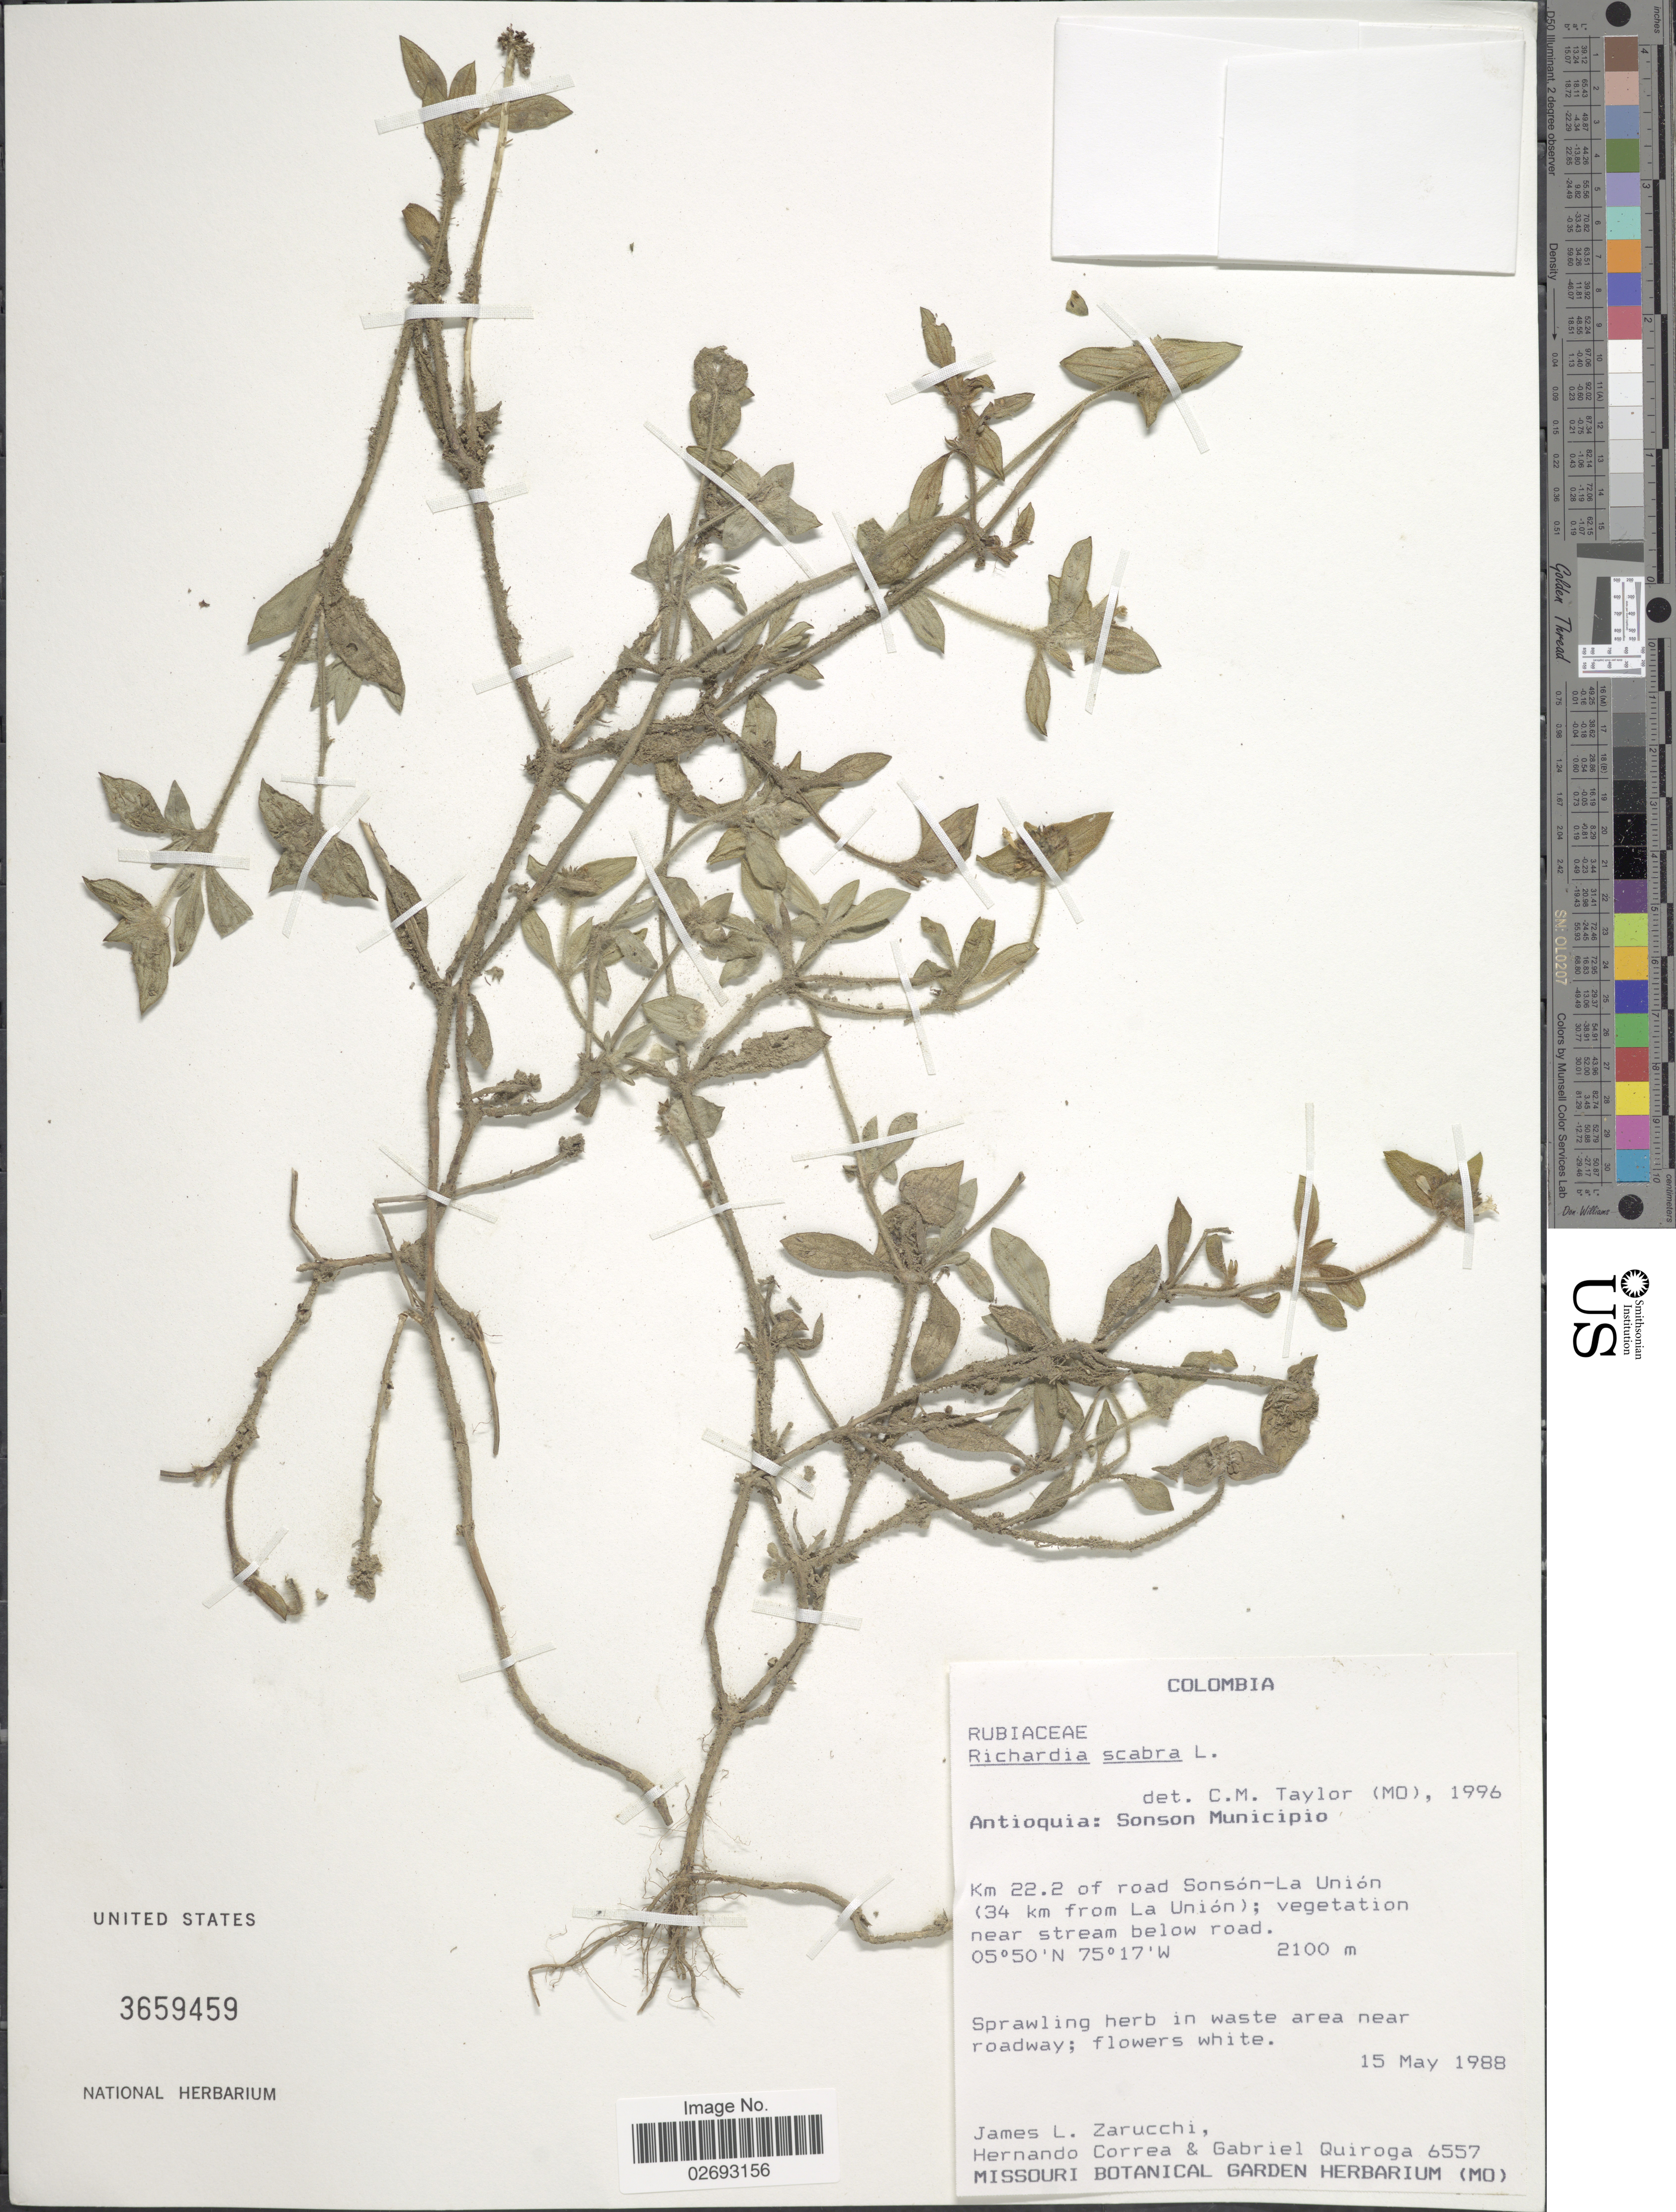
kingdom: Plantae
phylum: Tracheophyta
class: Magnoliopsida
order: Gentianales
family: Rubiaceae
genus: Richardia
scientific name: Richardia scabra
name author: L.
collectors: J. L. Zarucchi, H. Correa & G. Quiroga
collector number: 6557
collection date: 1988-05-15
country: Colombia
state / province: Antioquia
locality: Sonson Municipio, Km 22.2 of road Sonson-La Union (34 km from La Union), stream below road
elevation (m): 2100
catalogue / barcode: US 3659459